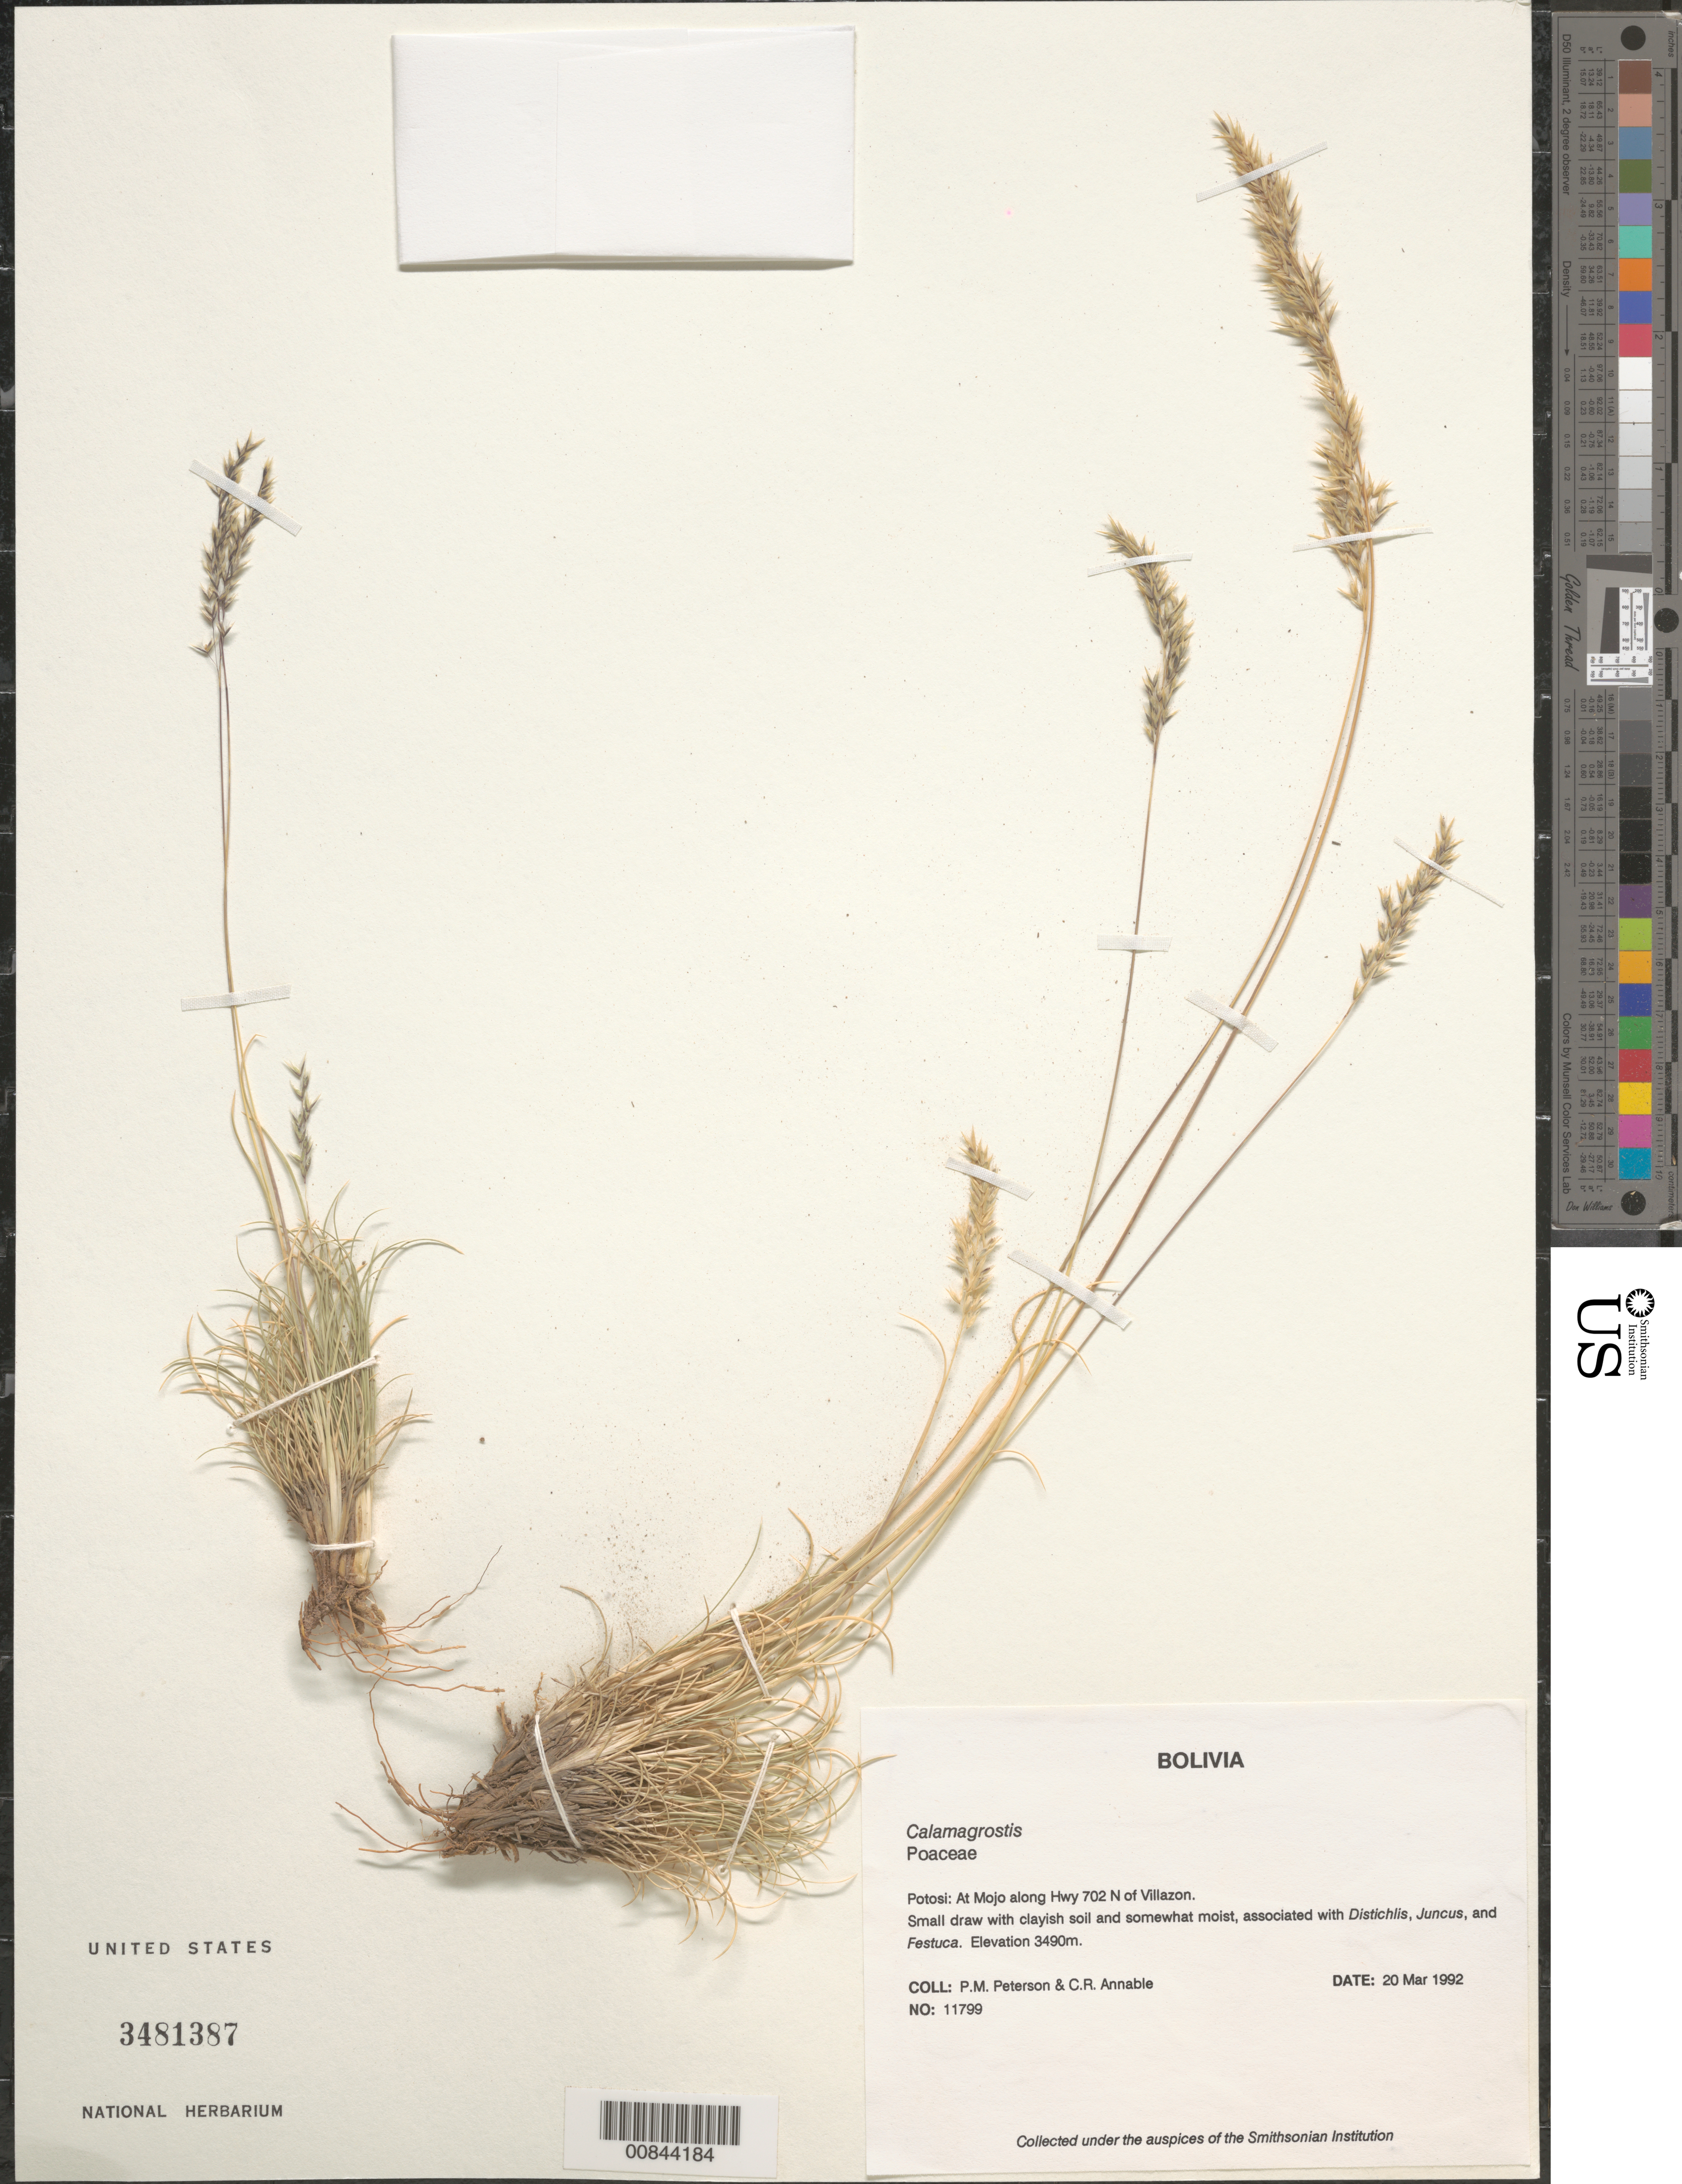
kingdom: Plantae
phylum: Tracheophyta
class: Liliopsida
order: Poales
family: Poaceae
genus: Calamagrostis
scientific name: Calamagrostis sp.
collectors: P. M. Peterson & C. R. Annable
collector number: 11799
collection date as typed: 20 Mar 1992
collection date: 1992-03-20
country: Bolivia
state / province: Potosi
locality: At Mojo along Hwy 702 N of Villazon.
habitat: Small draw with clayish soil and somewhat moist, associated with Distichlis, Juncus, and Festuca.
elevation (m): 3490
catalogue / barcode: US 3481387